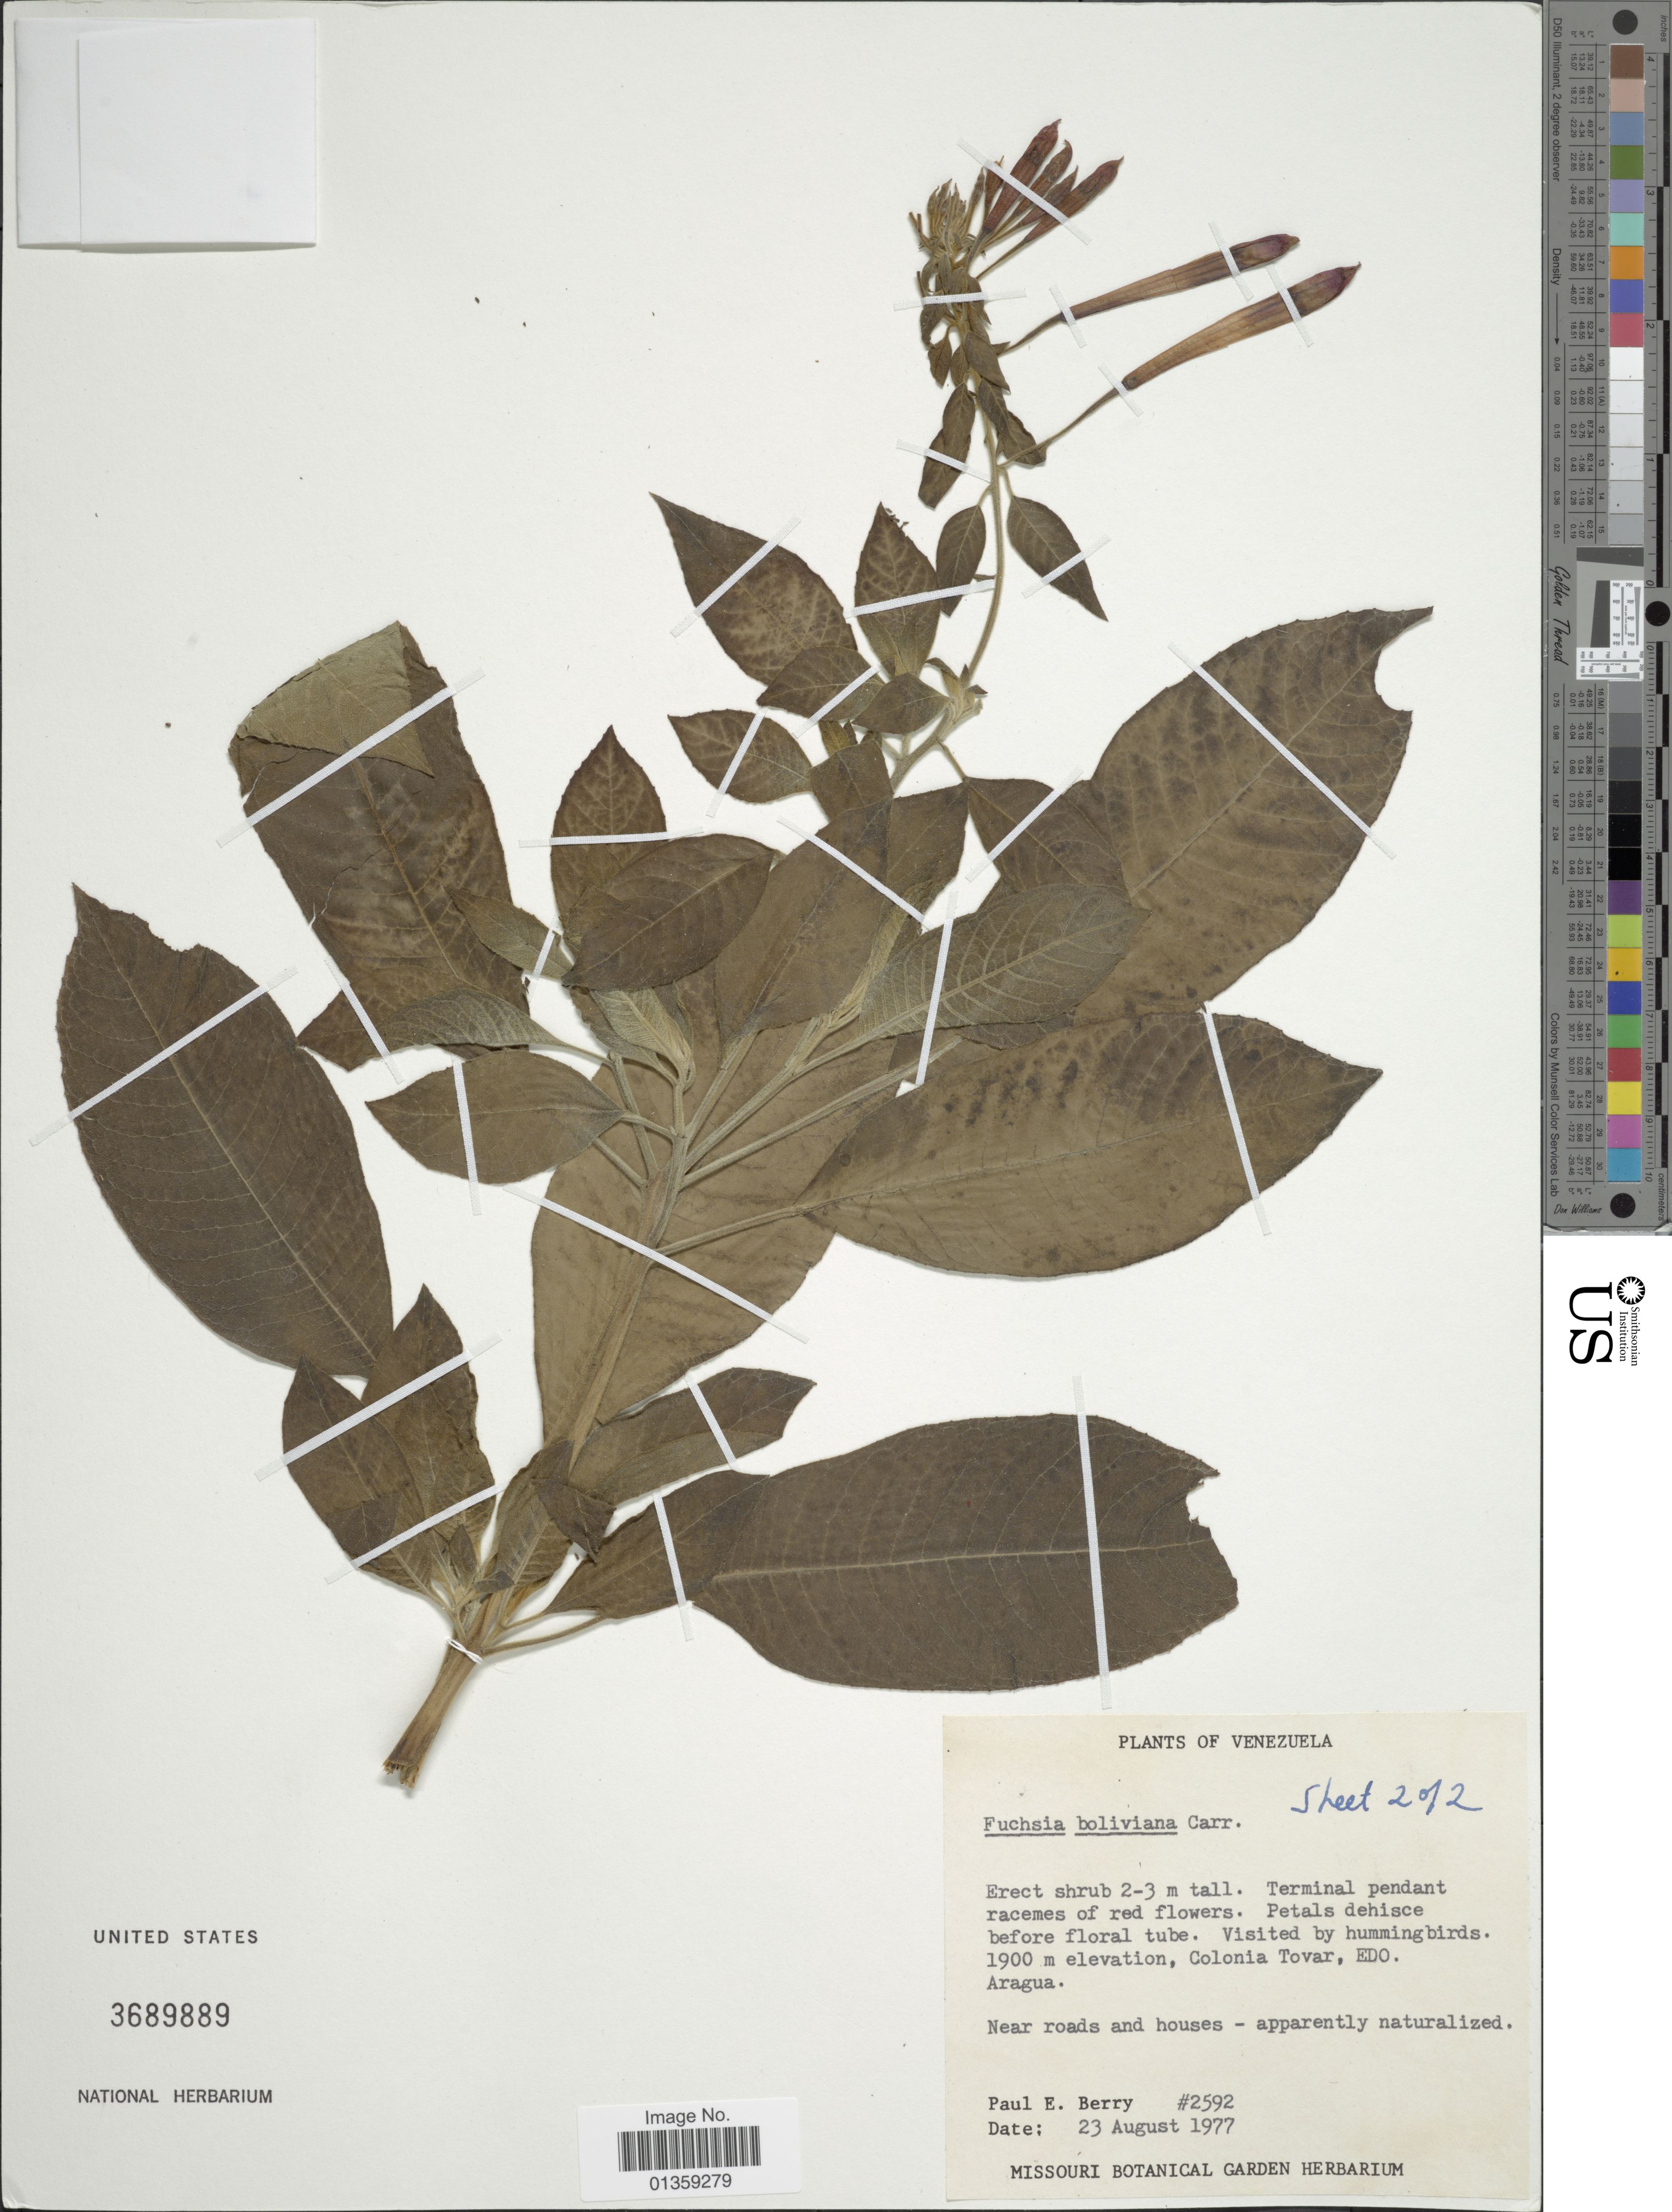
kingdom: Plantae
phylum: Tracheophyta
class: Magnoliopsida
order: Myrtales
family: Onagraceae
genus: Fuchsia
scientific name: Fuchsia boliviana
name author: Carrière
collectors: P. E. Berry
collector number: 2592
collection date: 1977-08-23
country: Venezuela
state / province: Aragua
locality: Colonia Tovar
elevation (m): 1900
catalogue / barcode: US 3689889